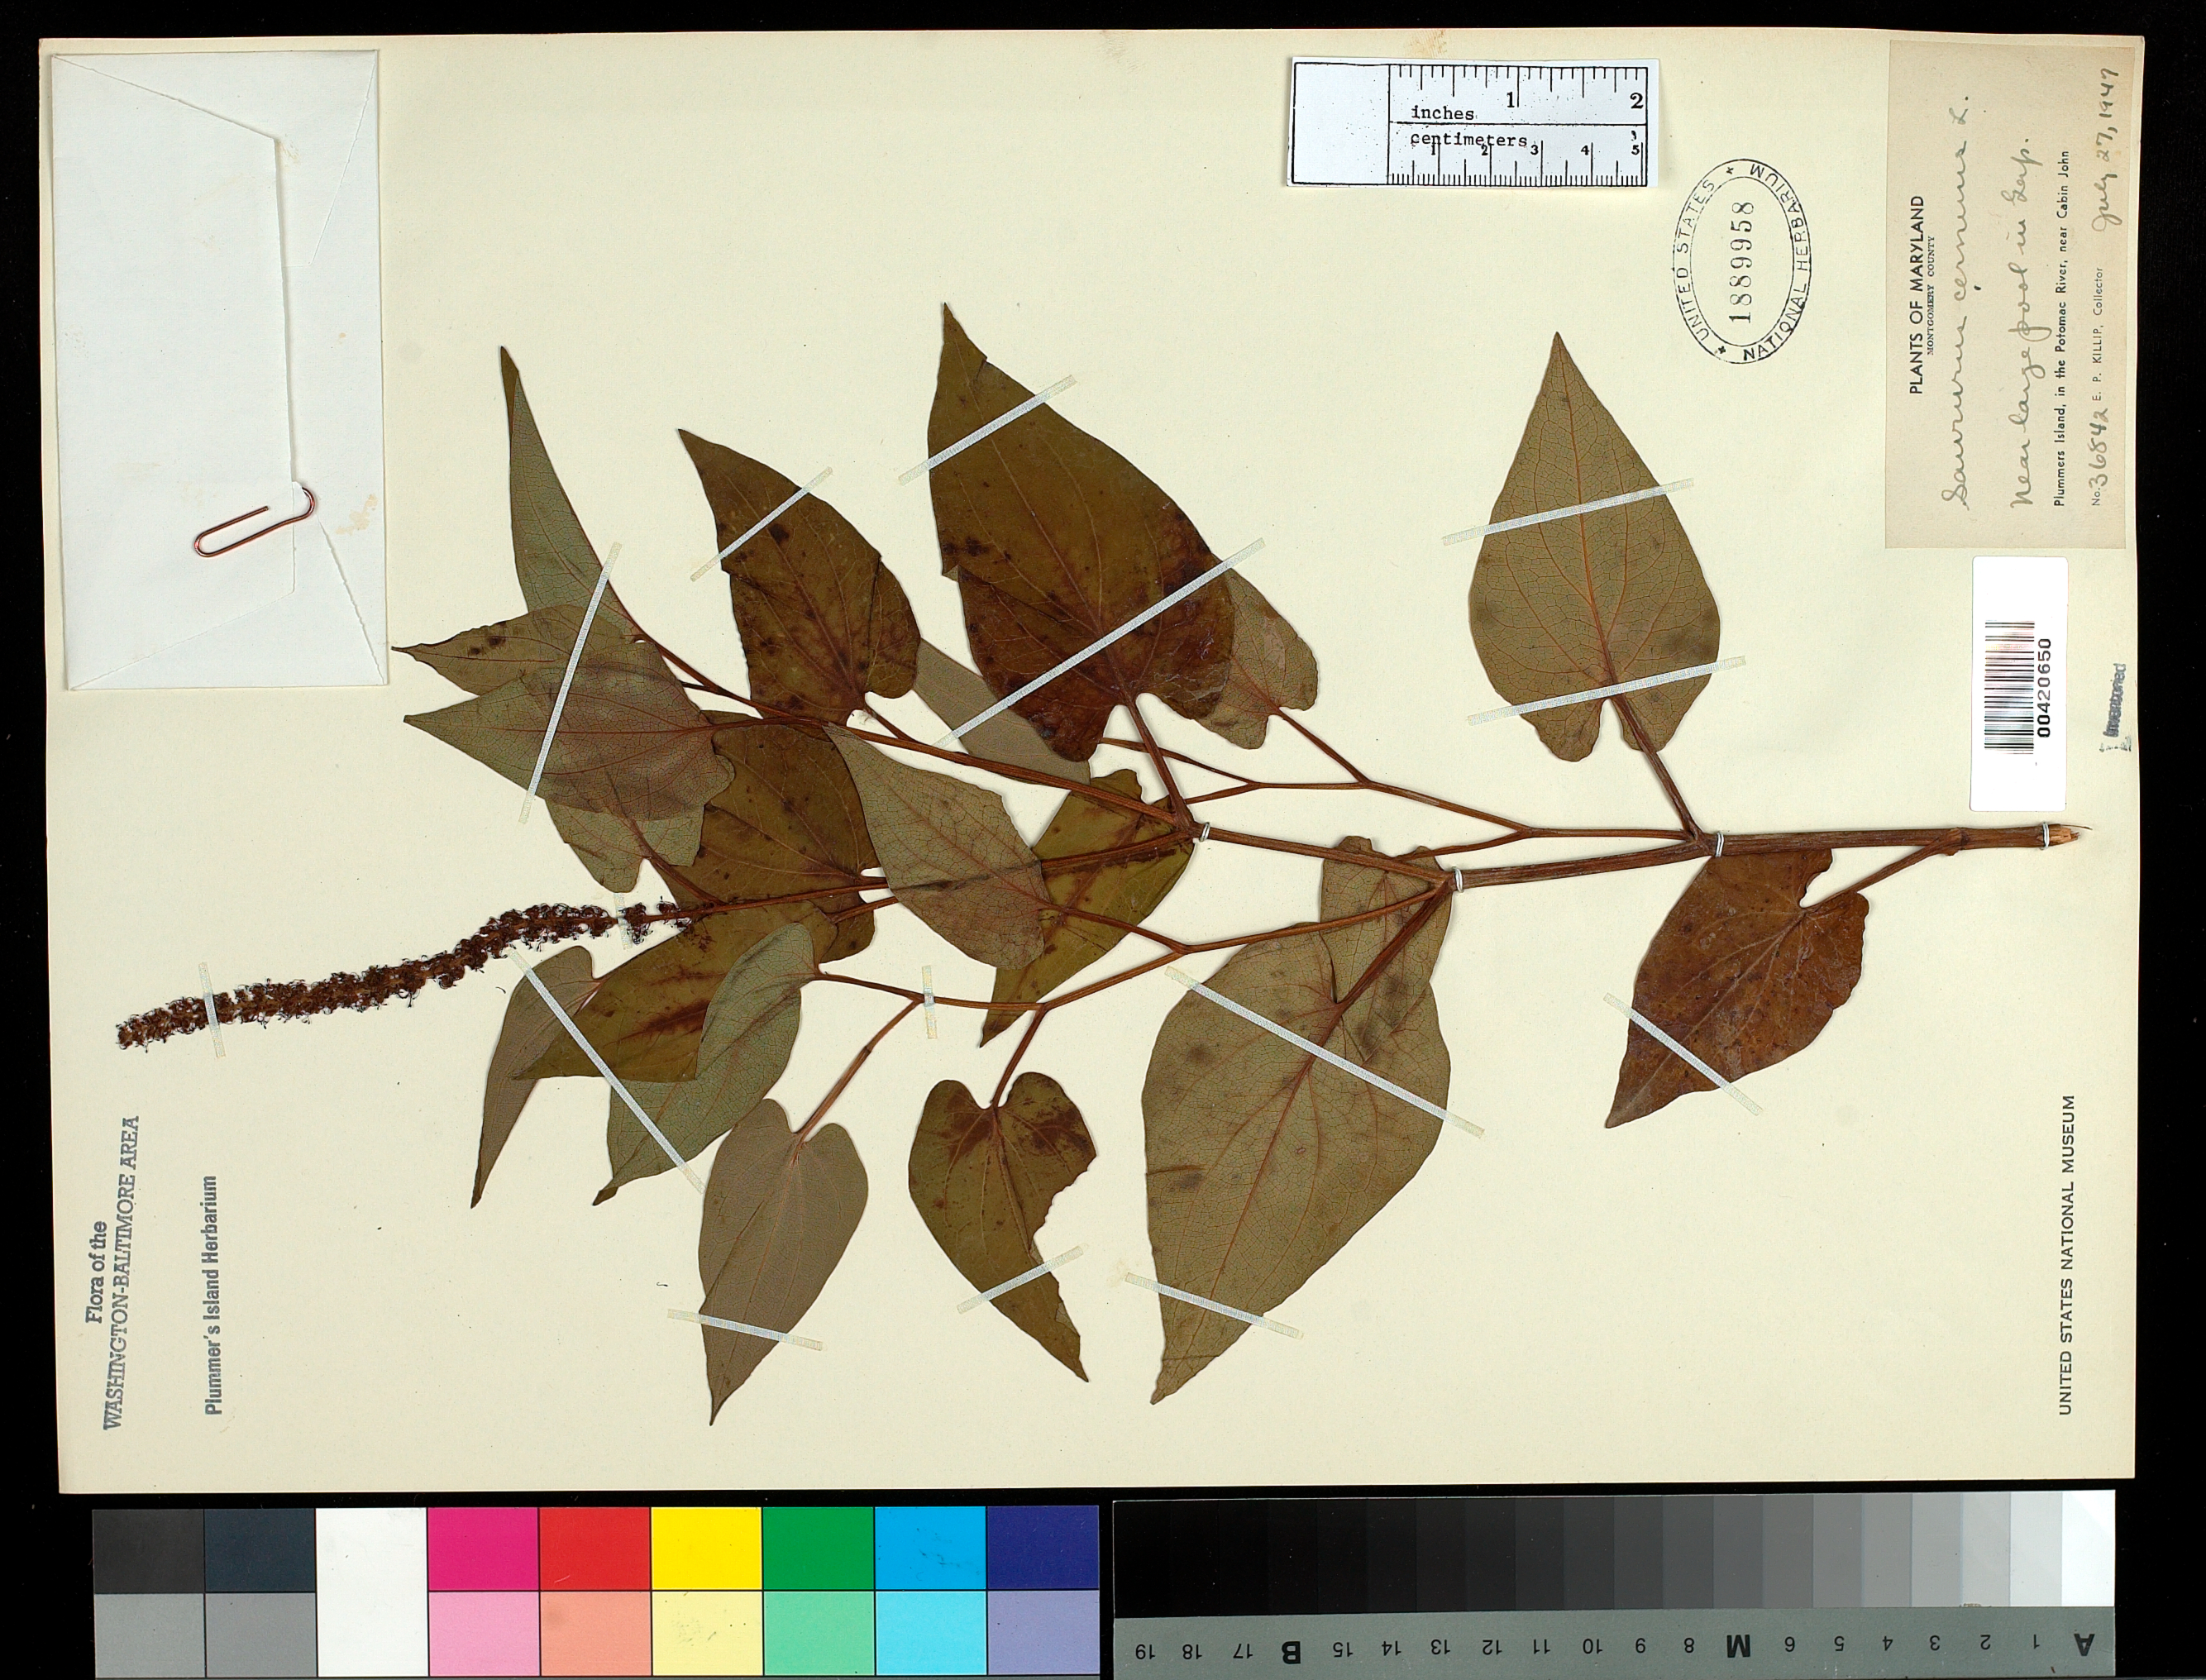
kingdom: Plantae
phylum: Tracheophyta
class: Magnoliopsida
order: Piperales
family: Saururaceae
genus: Saururus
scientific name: Saururus cernuus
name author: L.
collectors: E. P. Killip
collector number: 36842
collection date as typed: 27 Jul 1947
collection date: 1947-07-27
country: United States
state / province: Maryland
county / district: Montgomery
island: Plummers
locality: Plummer's Island; near large pool in Gap C. & O. Canal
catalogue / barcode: US 1889958